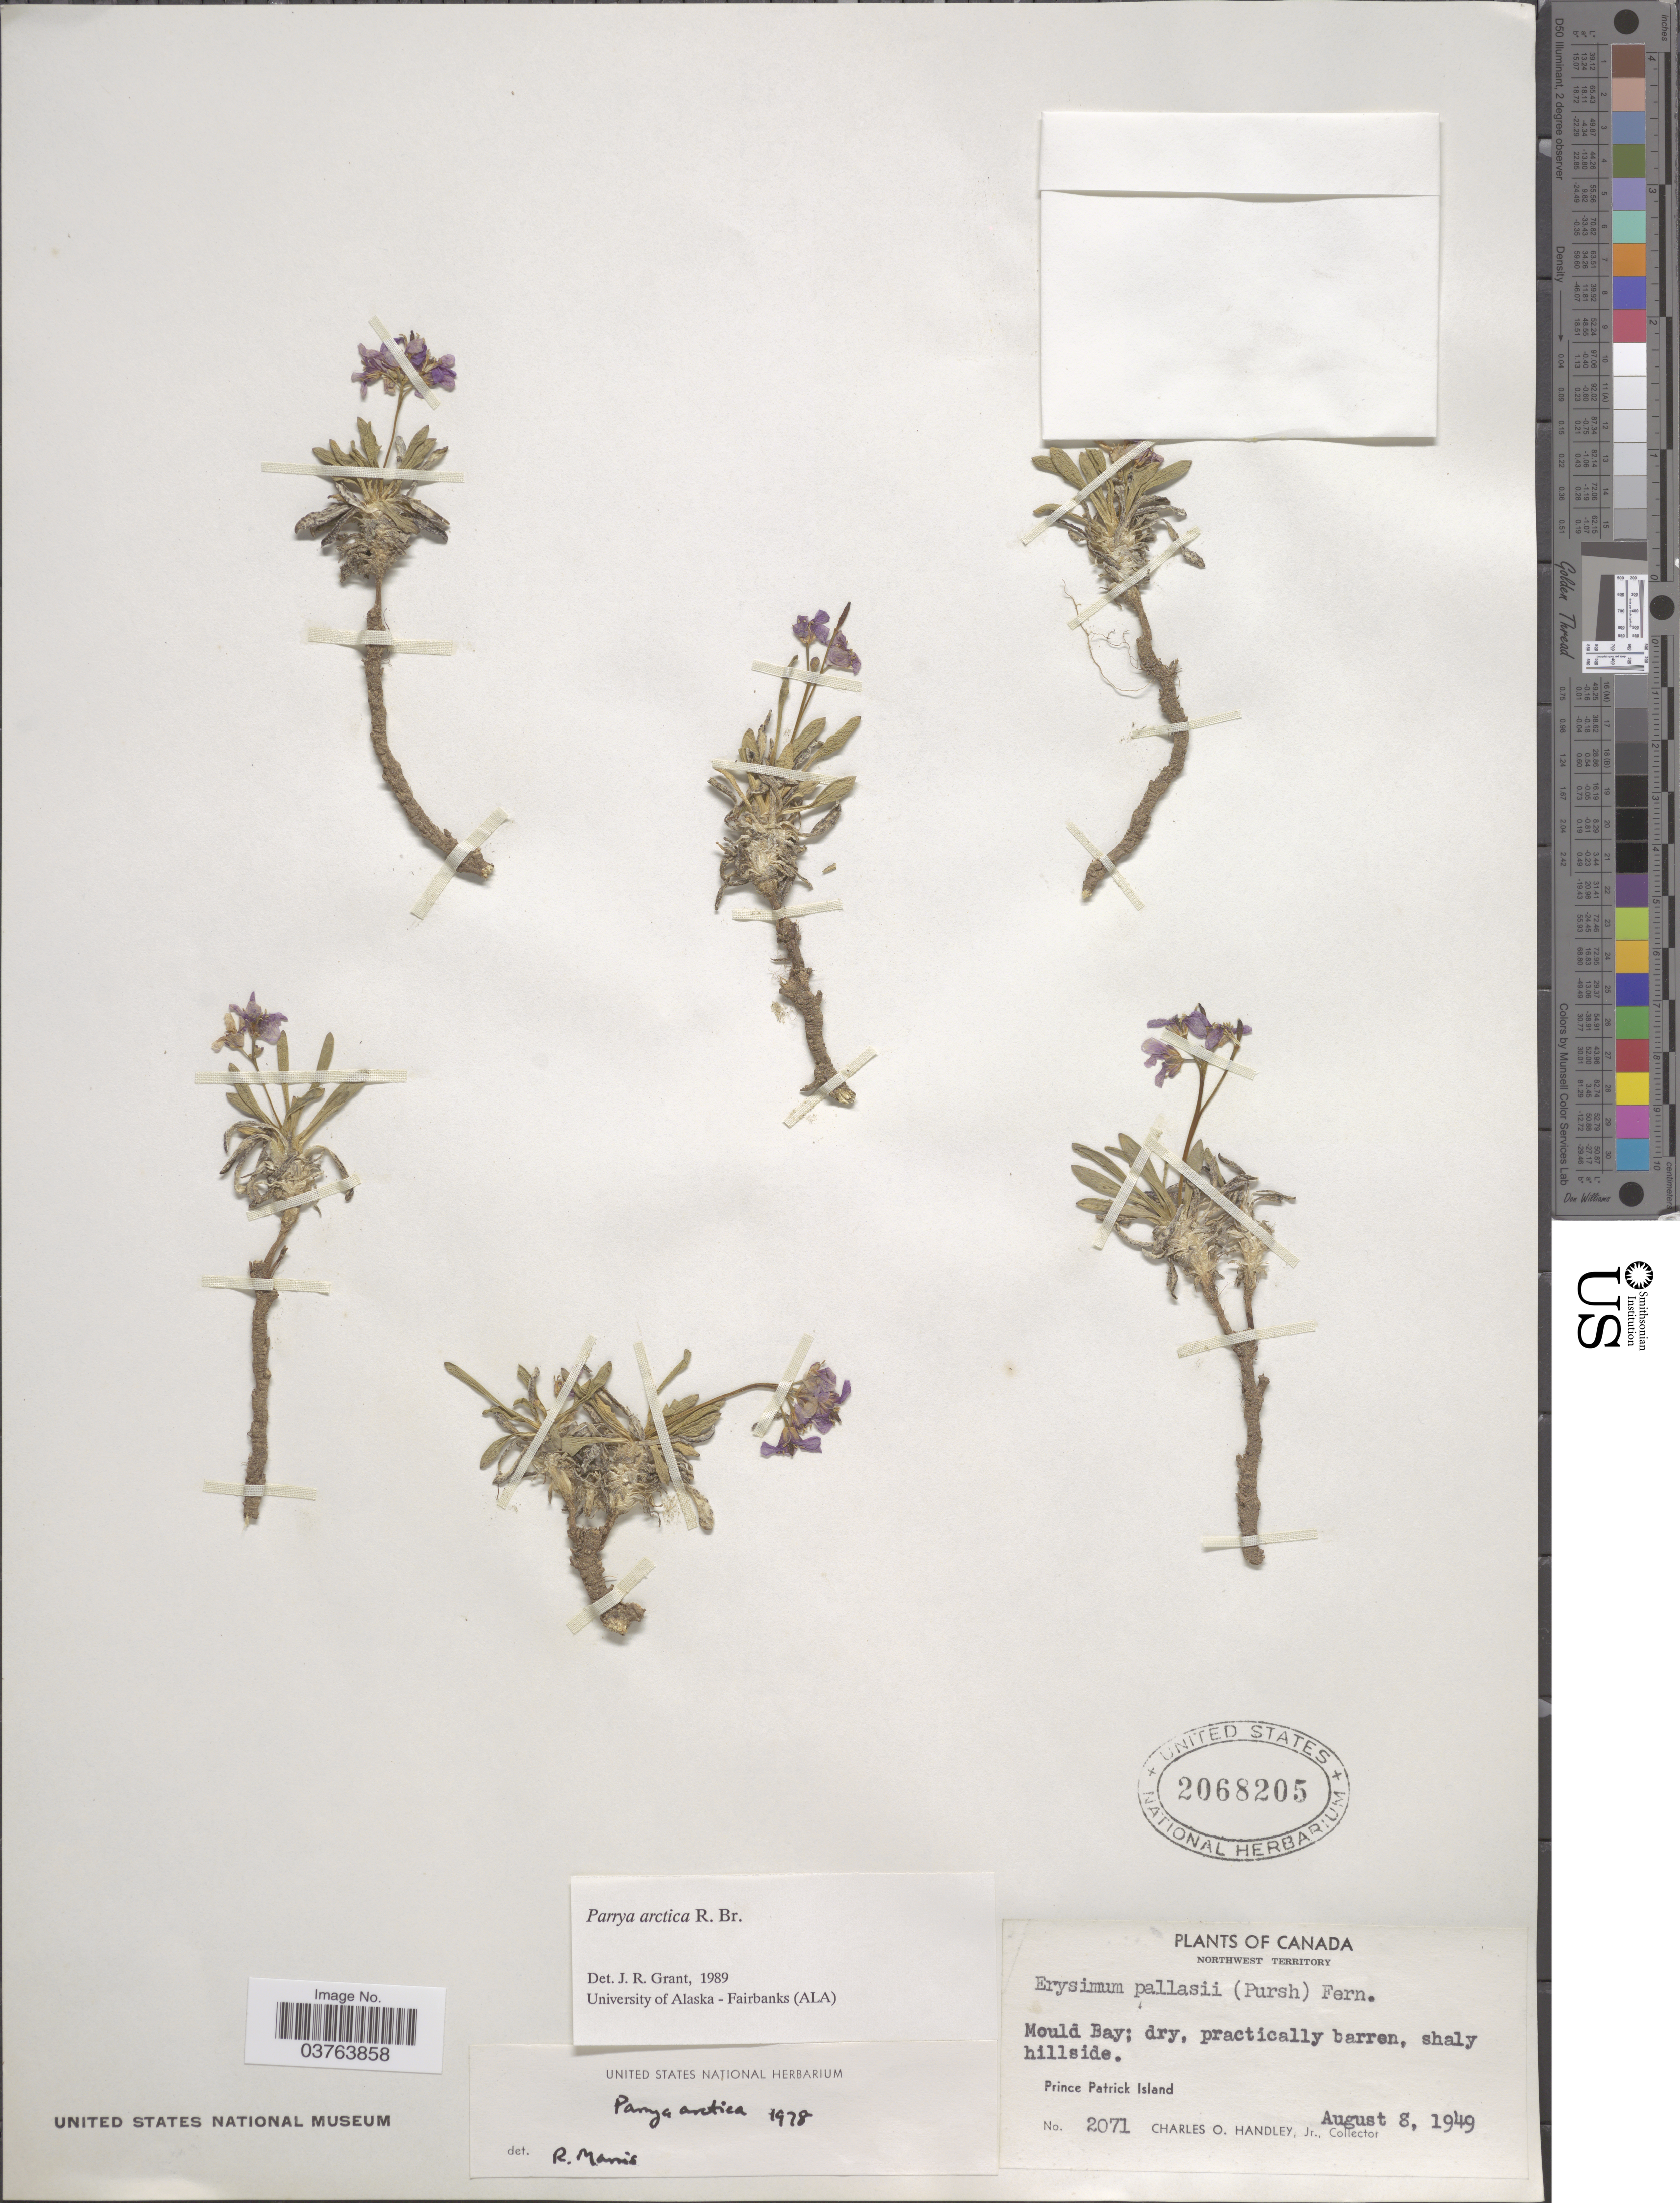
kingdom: Plantae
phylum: Tracheophyta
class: Magnoliopsida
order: Brassicales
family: Brassicaceae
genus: Parrya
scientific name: Parrya arctica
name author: R. Br.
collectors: C. Handley Jr.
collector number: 2071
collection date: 1949-08-08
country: Canada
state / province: Northwest Territories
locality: Mould Bay. Prince Patrick Island.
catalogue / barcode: US 2068205